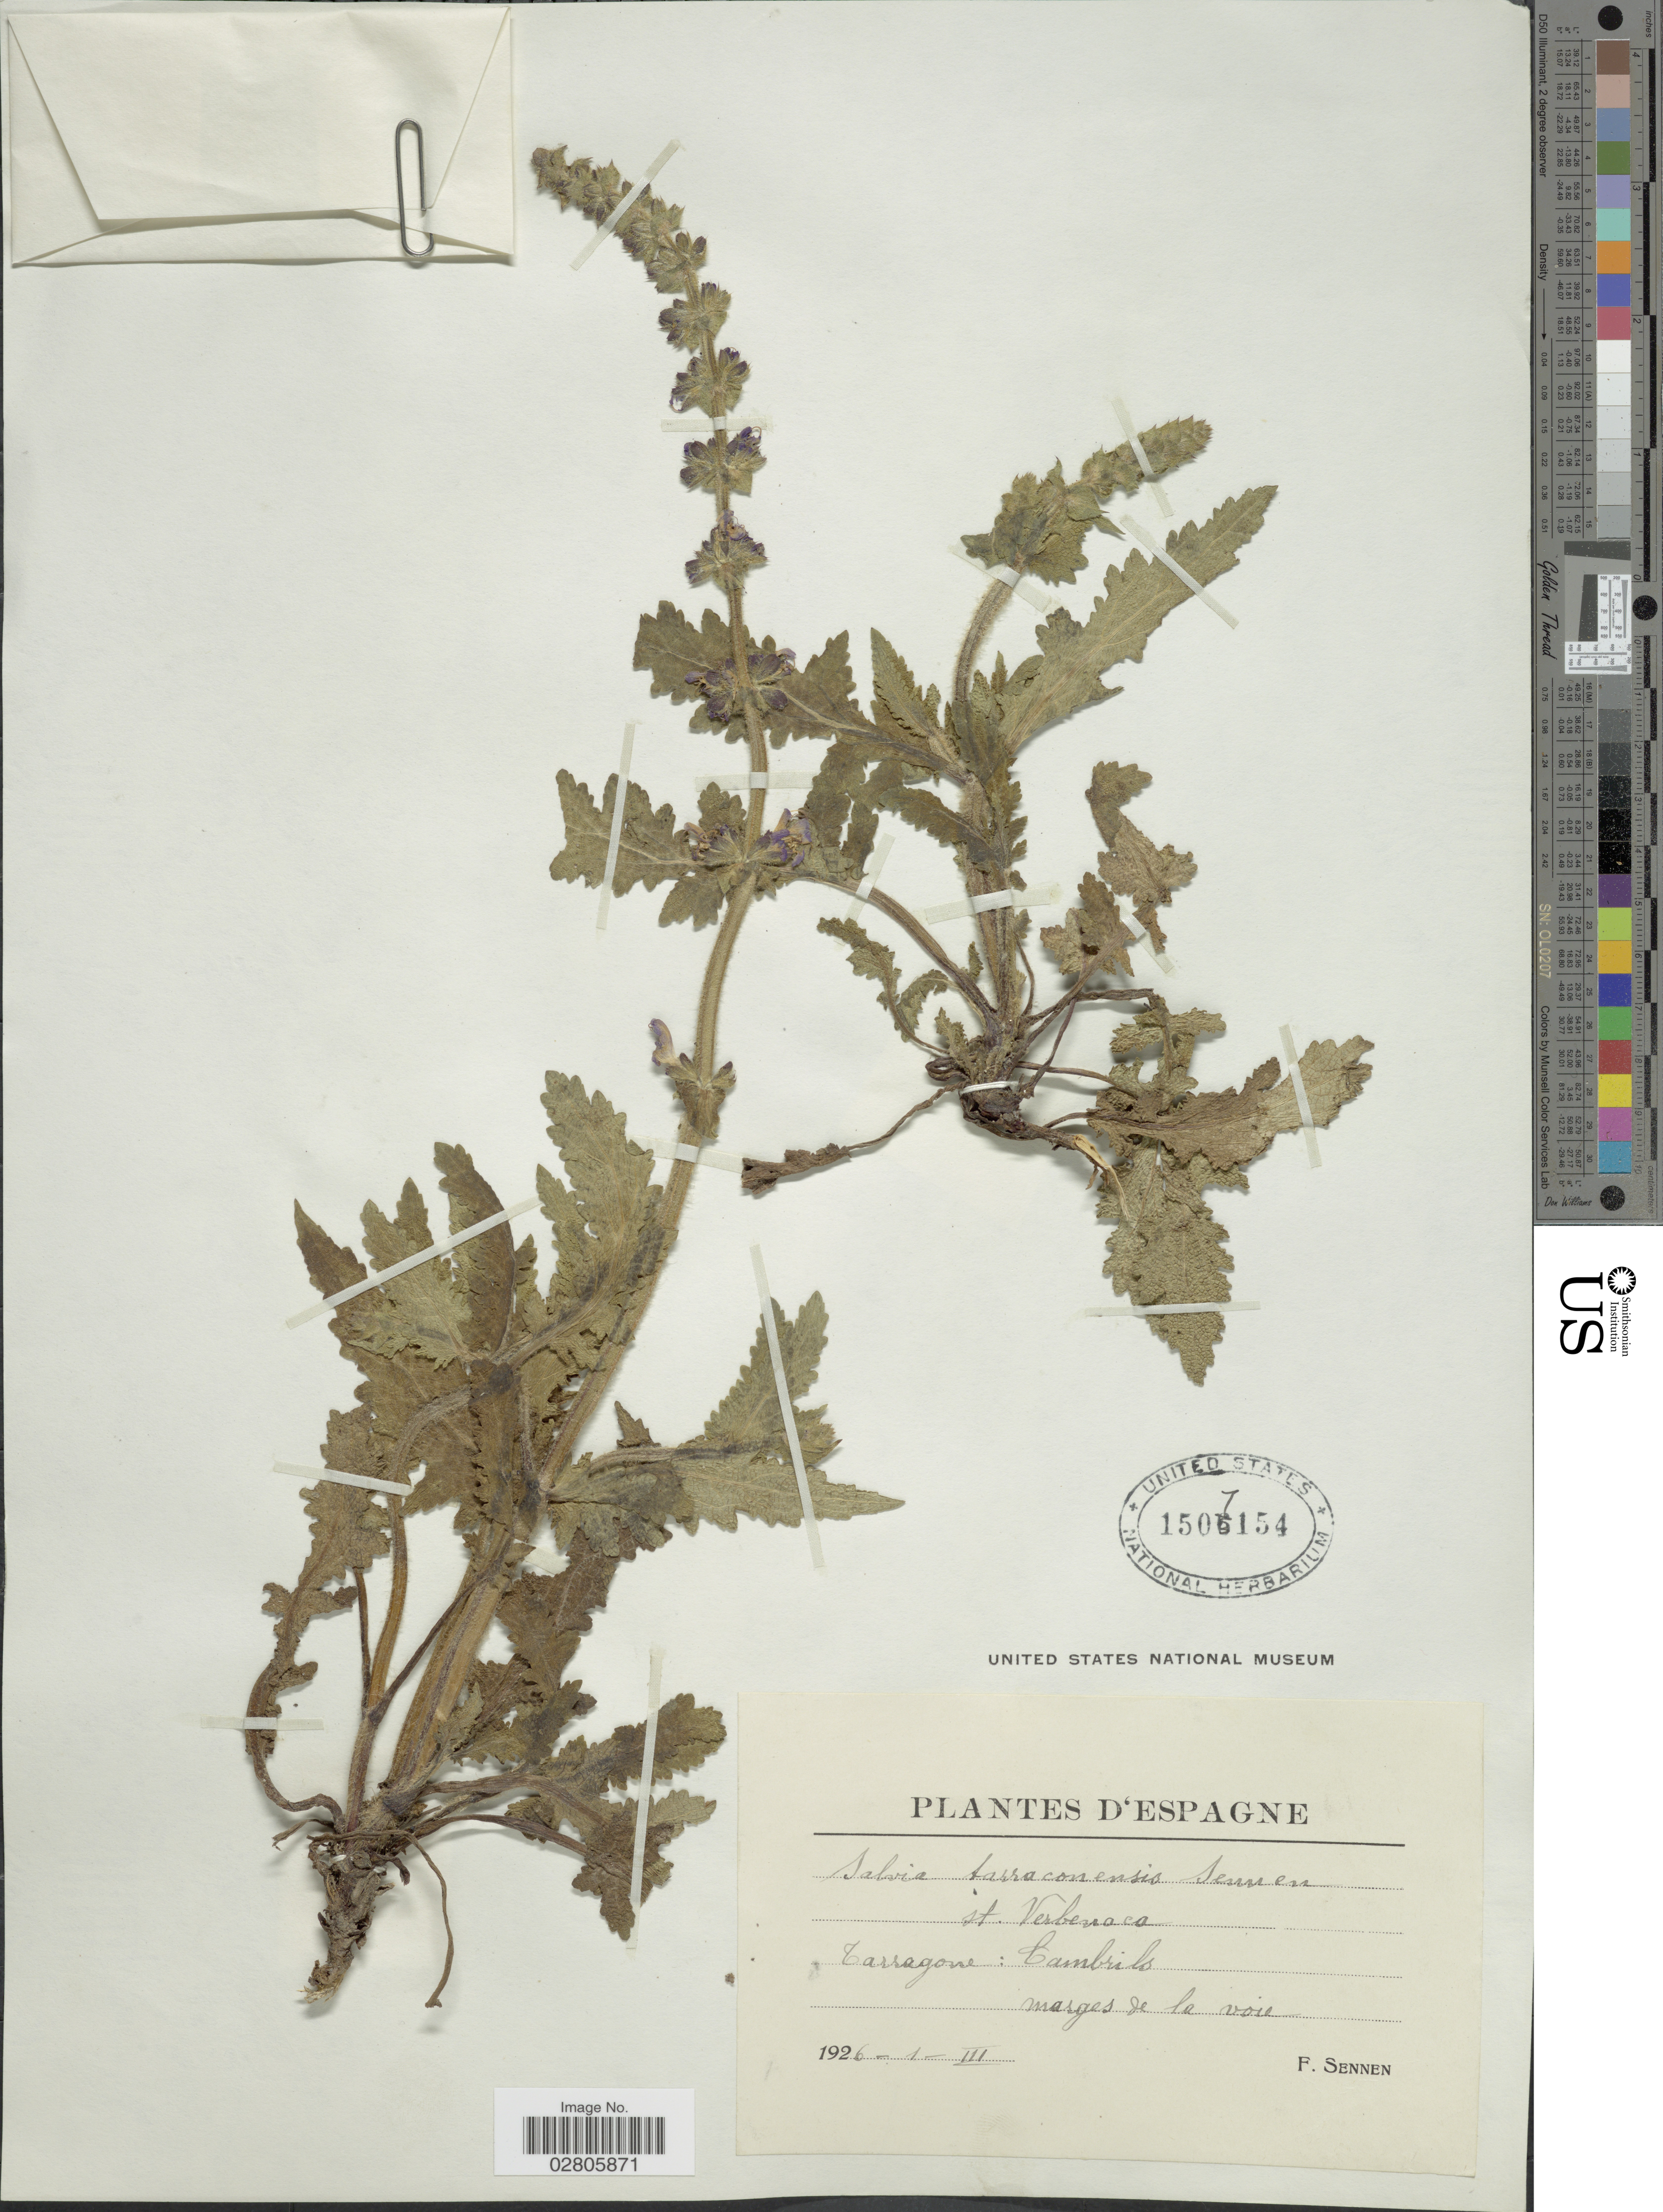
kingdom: Plantae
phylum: Tracheophyta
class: Magnoliopsida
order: Lamiales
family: Lamiaceae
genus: Salvia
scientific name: Salvia sp.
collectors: E. Sennen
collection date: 1926-03-01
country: Spain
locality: Tarragone: Cambrils, marges de la voie.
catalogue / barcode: US 1507154